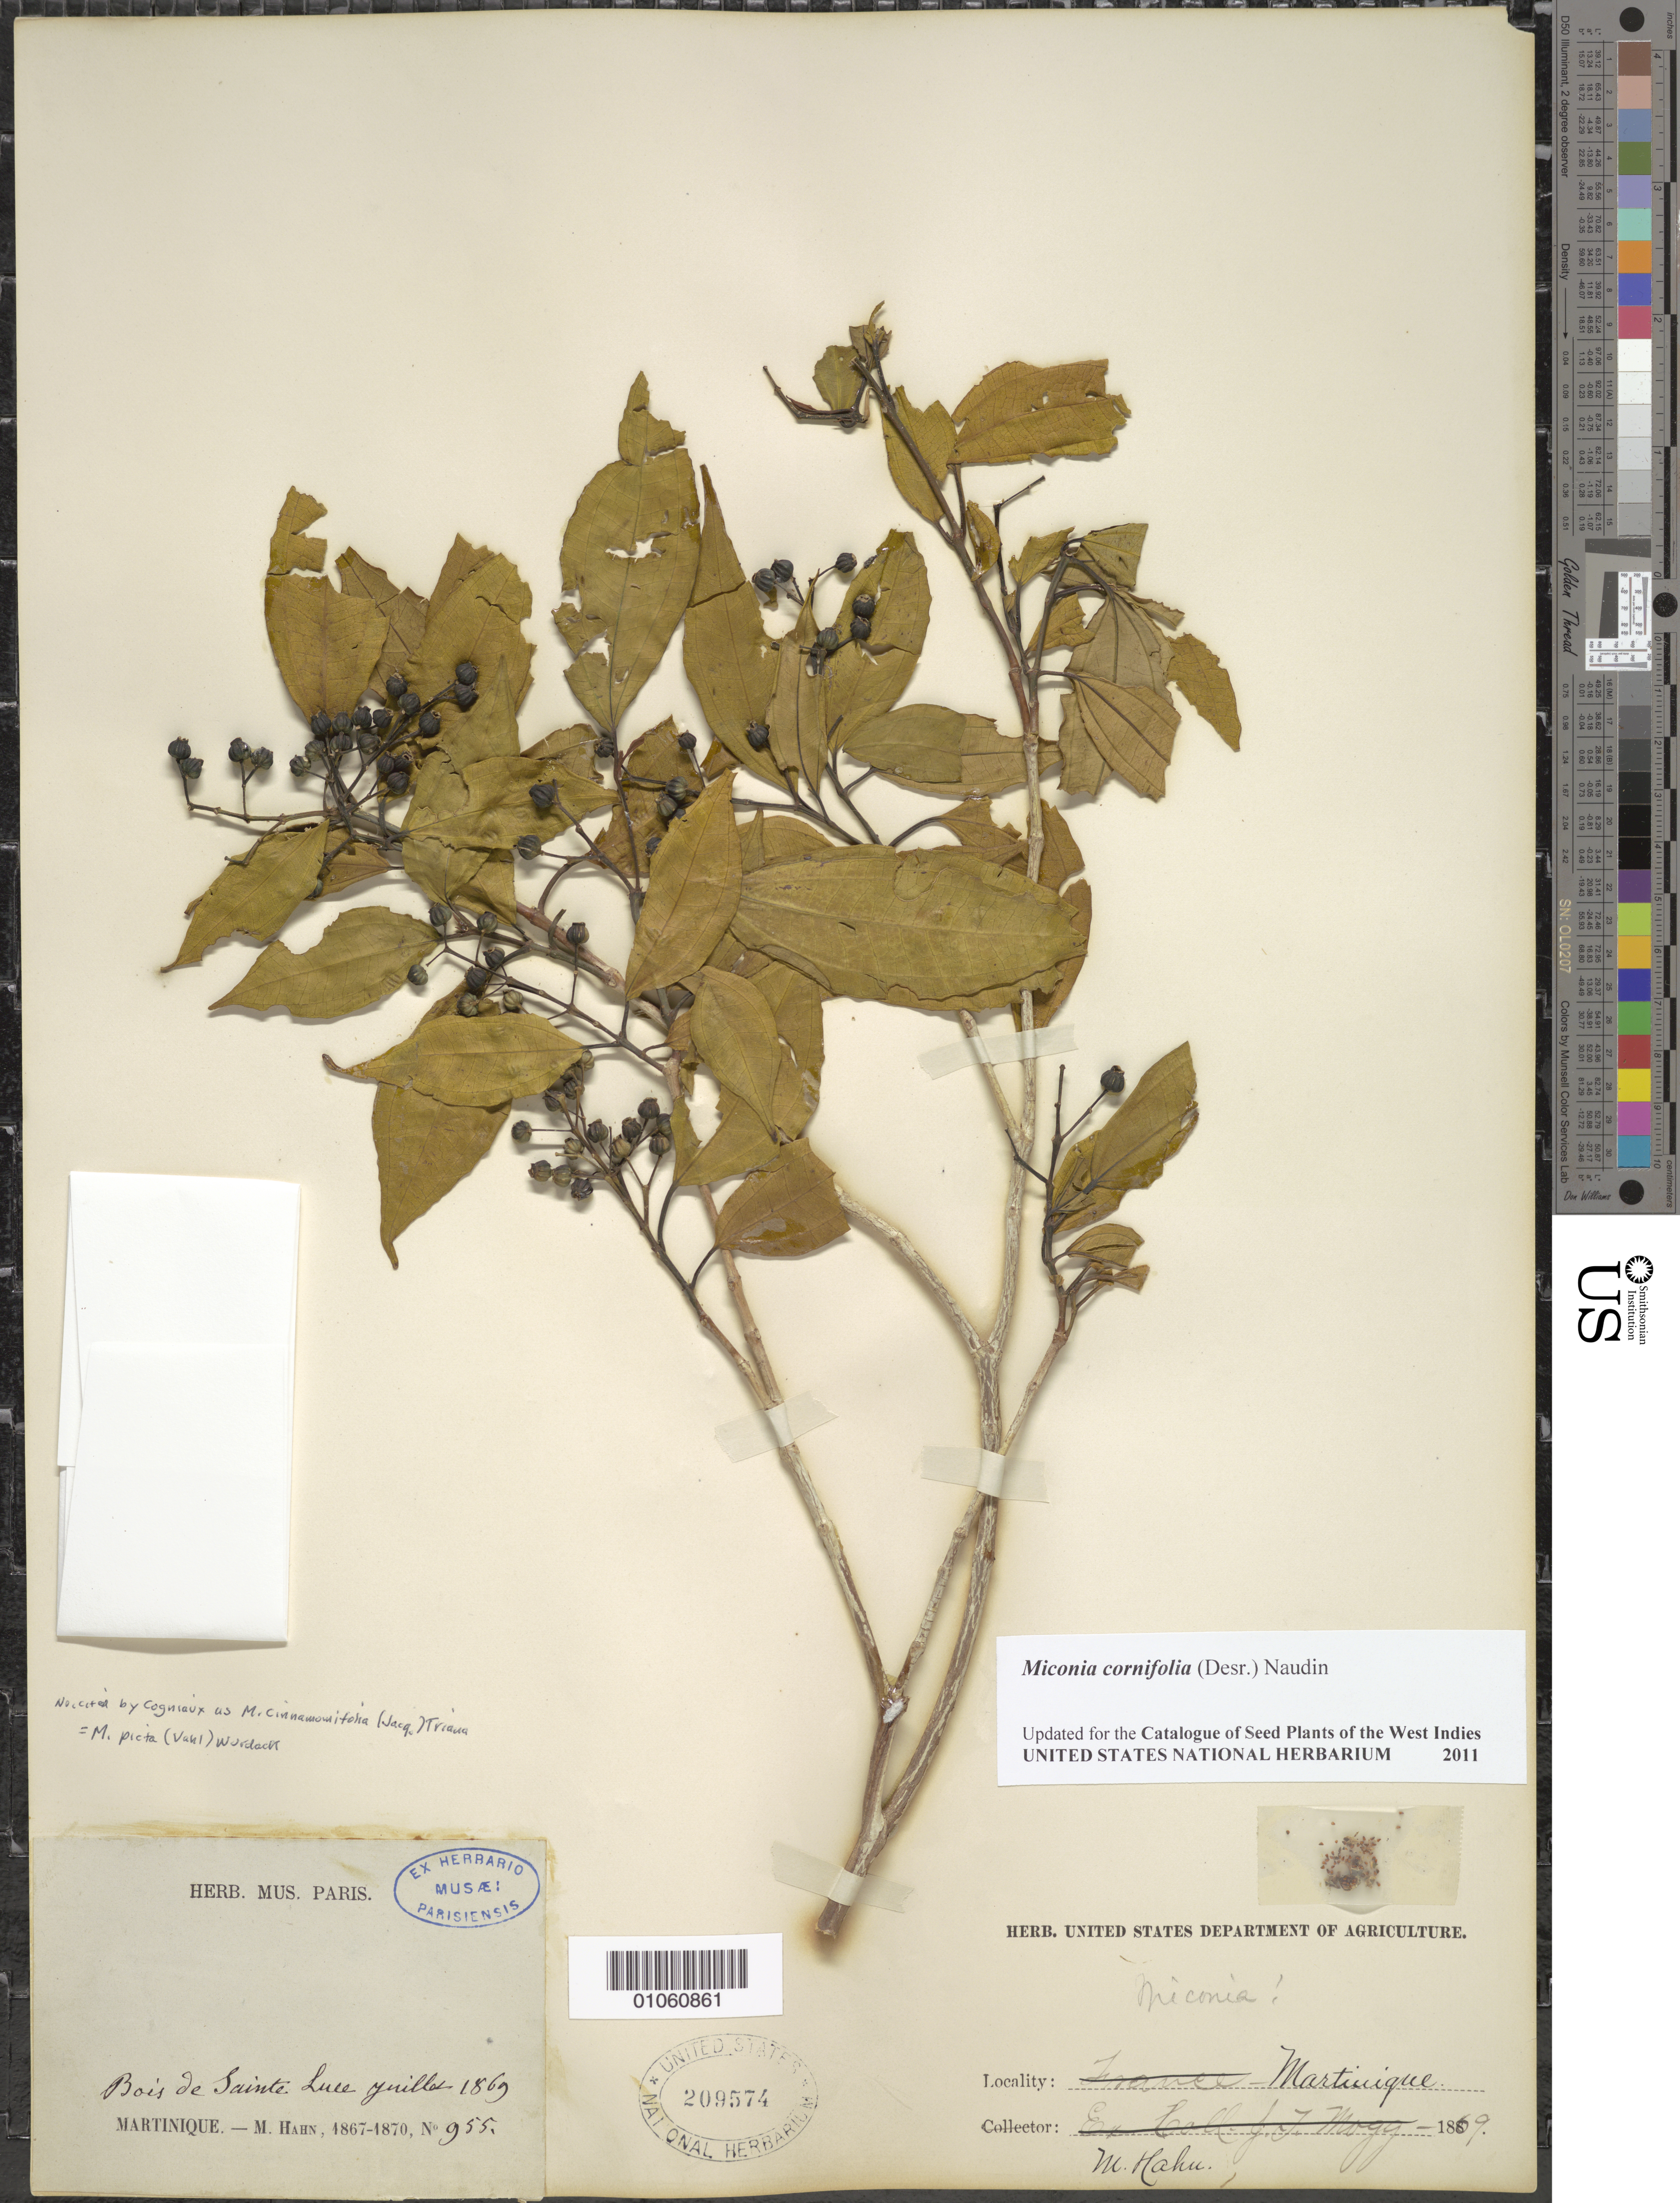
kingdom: Plantae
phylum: Tracheophyta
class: Magnoliopsida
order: Myrtales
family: Melastomataceae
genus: Miconia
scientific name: Miconia cornifolia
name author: (Desr.) Naudin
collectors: M. Hahn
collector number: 955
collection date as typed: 1869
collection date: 1869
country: Martinique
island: Martinique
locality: Bois de Sainte Luce Yuilles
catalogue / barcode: US 209574